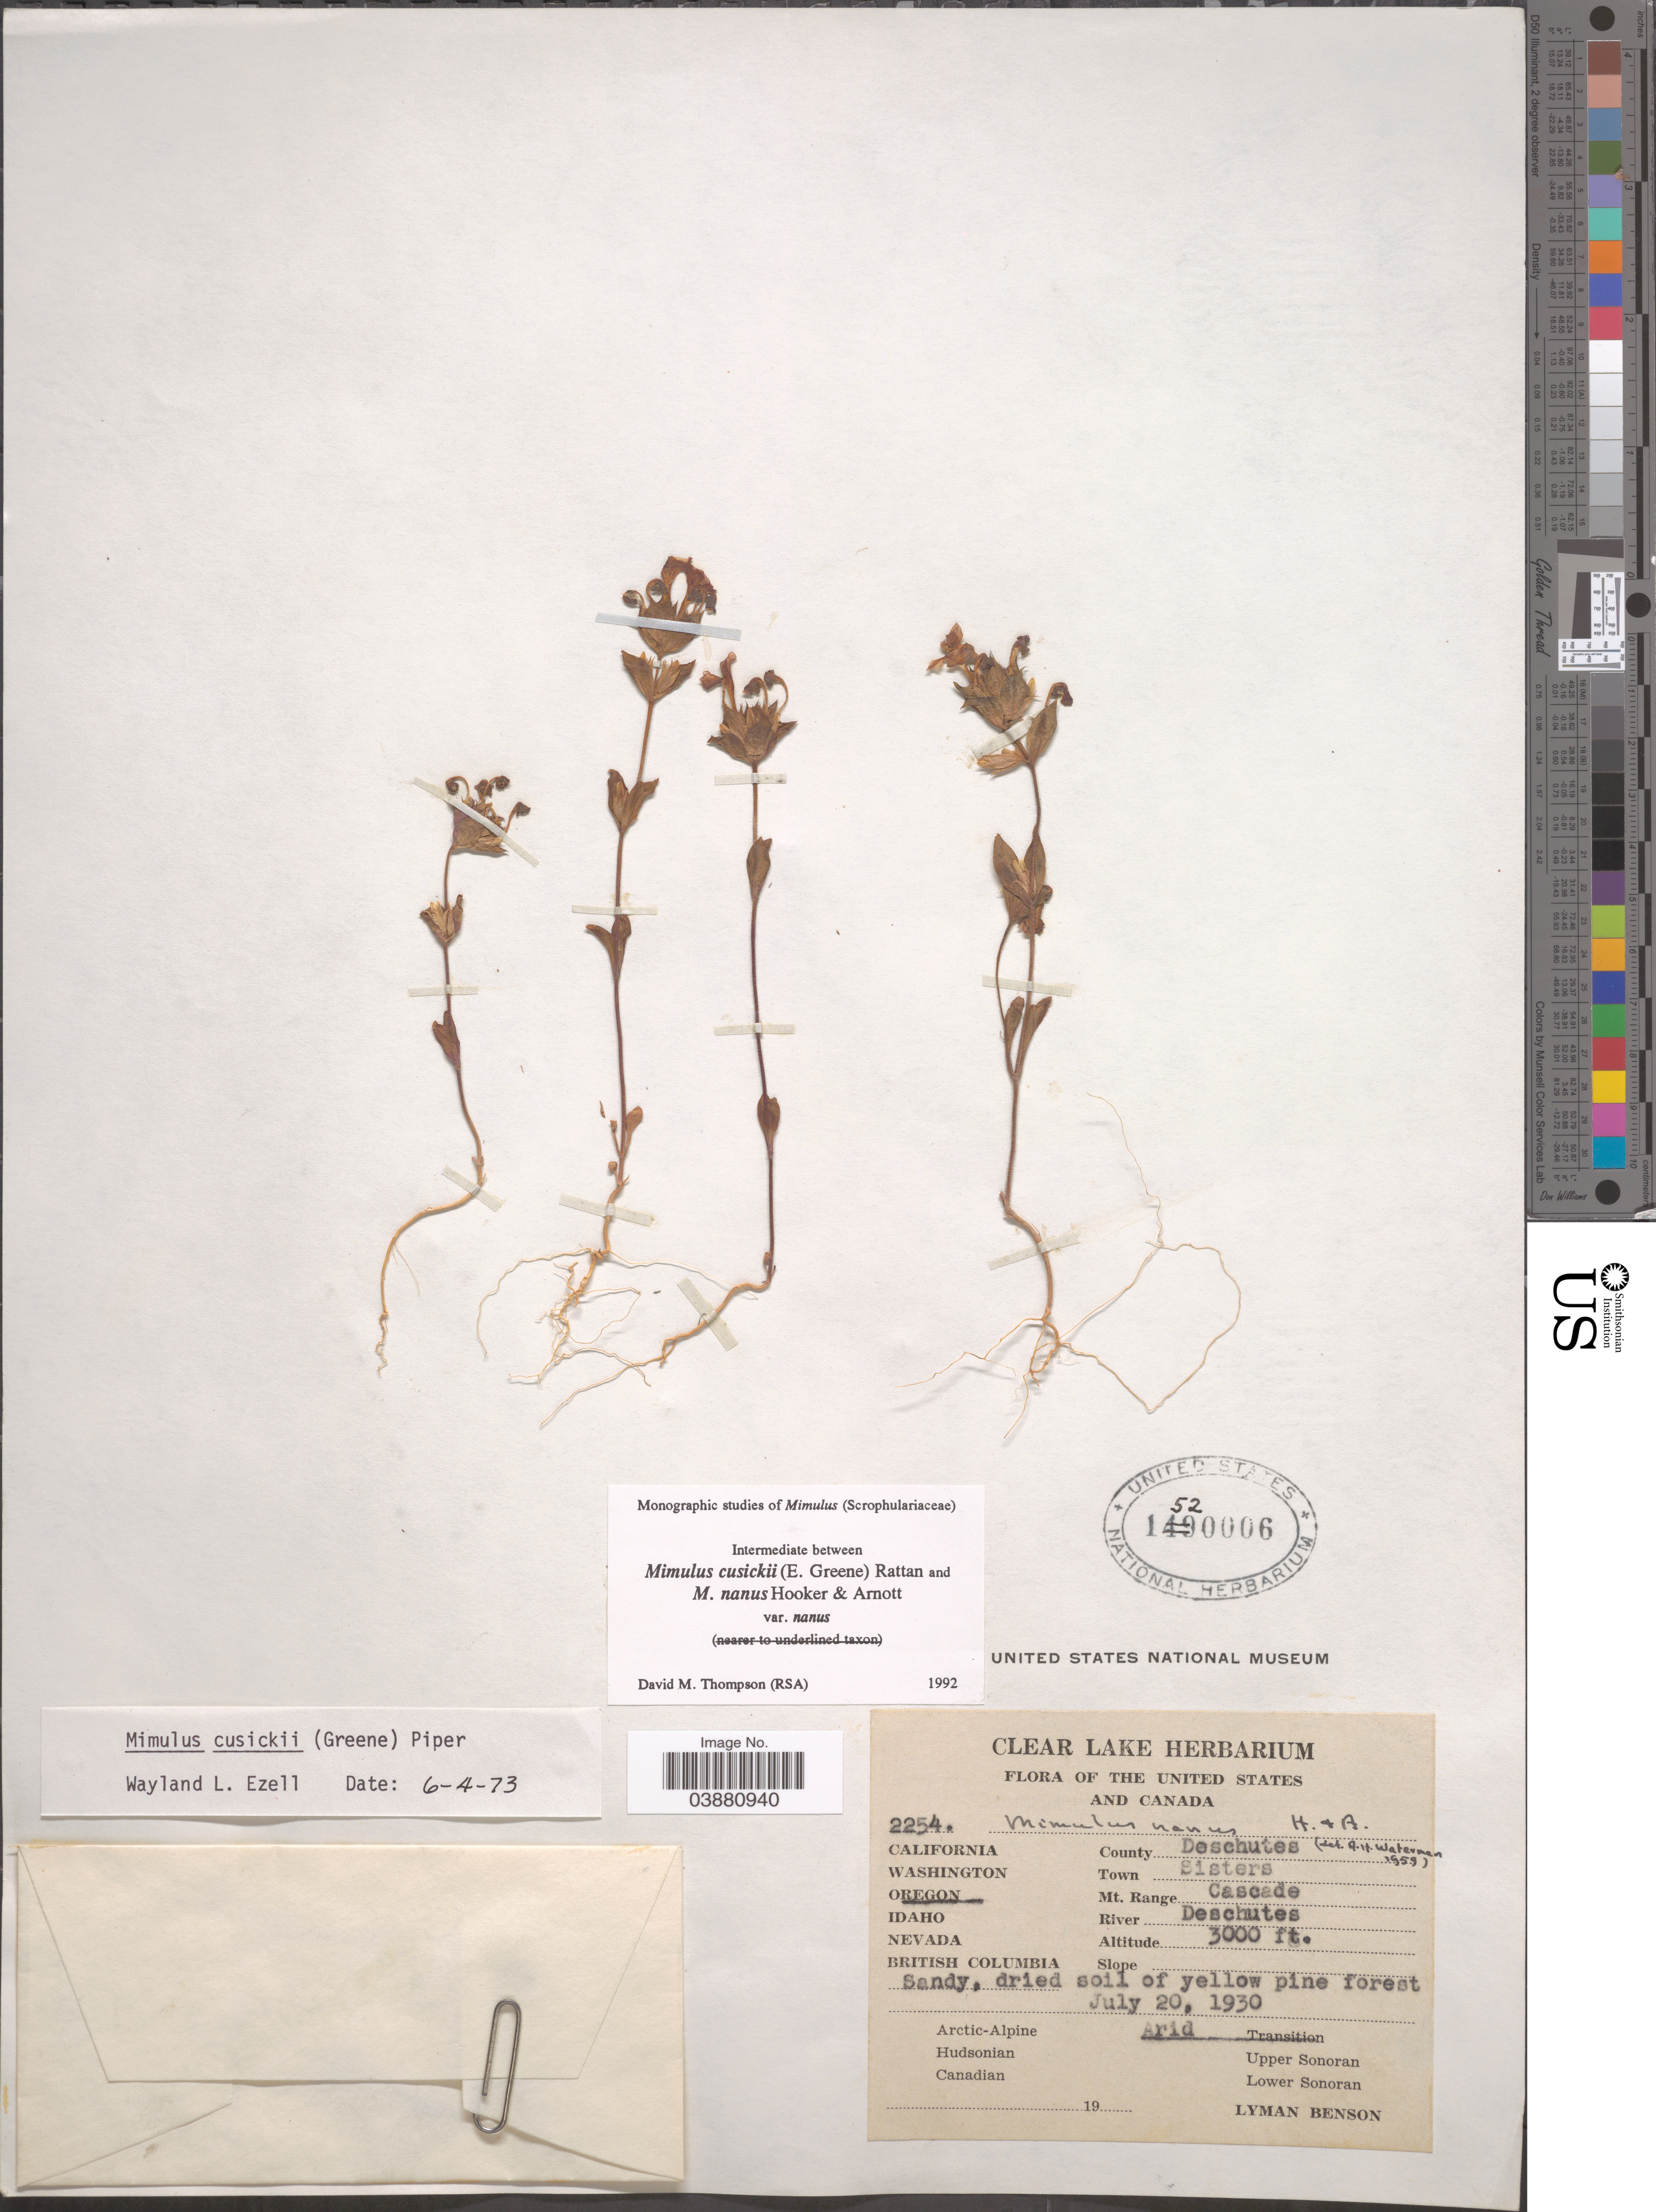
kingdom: Plantae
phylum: Tracheophyta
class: Magnoliopsida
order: Lamiales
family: Phrymaceae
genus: Mimulus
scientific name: Mimulus cusickii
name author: (Greene) Piper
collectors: L. D. Benson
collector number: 2254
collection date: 1930-07-20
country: United States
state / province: Oregon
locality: County Deschutes. Town Sisters. Mt. Range Cascade. River Deschutes.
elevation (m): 914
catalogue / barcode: US 1520006